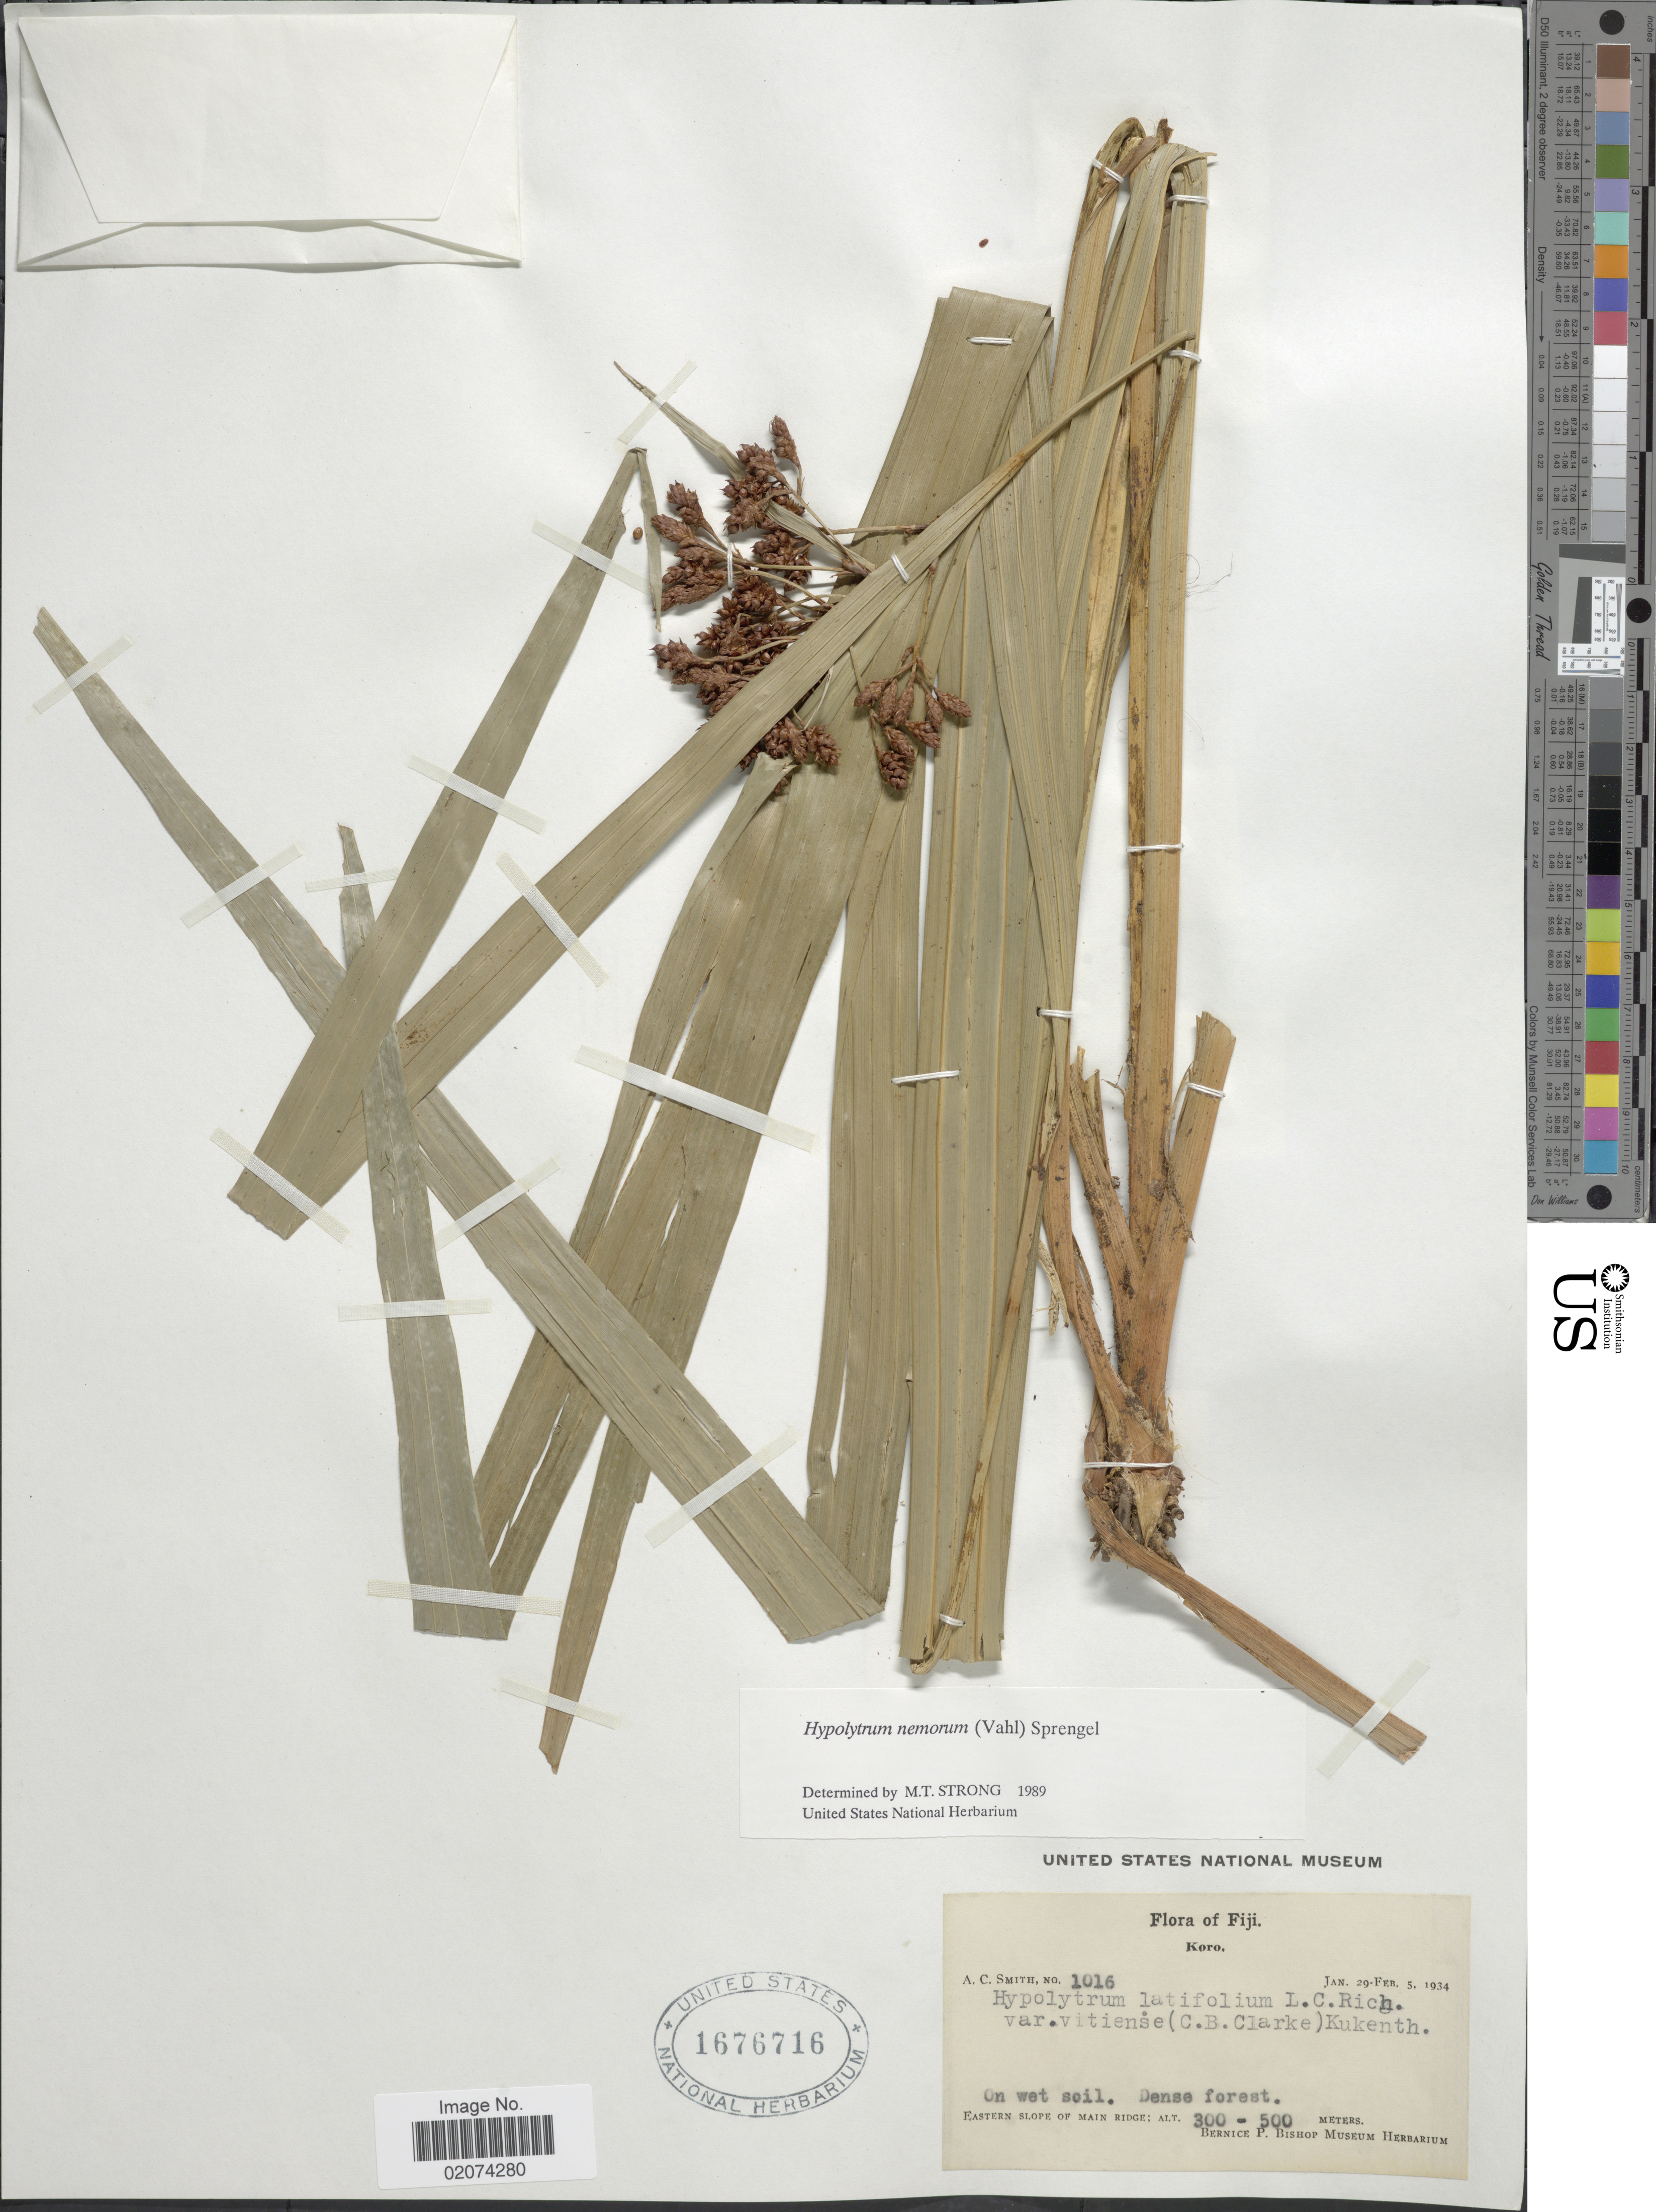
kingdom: Plantae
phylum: Tracheophyta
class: Liliopsida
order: Poales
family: Cyperaceae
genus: Hypolytrum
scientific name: Hypolytrum nemorum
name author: (Vahl) Spreng.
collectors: A. C. Smith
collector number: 1016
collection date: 1934-01-29/1934-02-05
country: Fiji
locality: Koro. Eastern Slope of main ridge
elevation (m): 300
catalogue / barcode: US 1676716